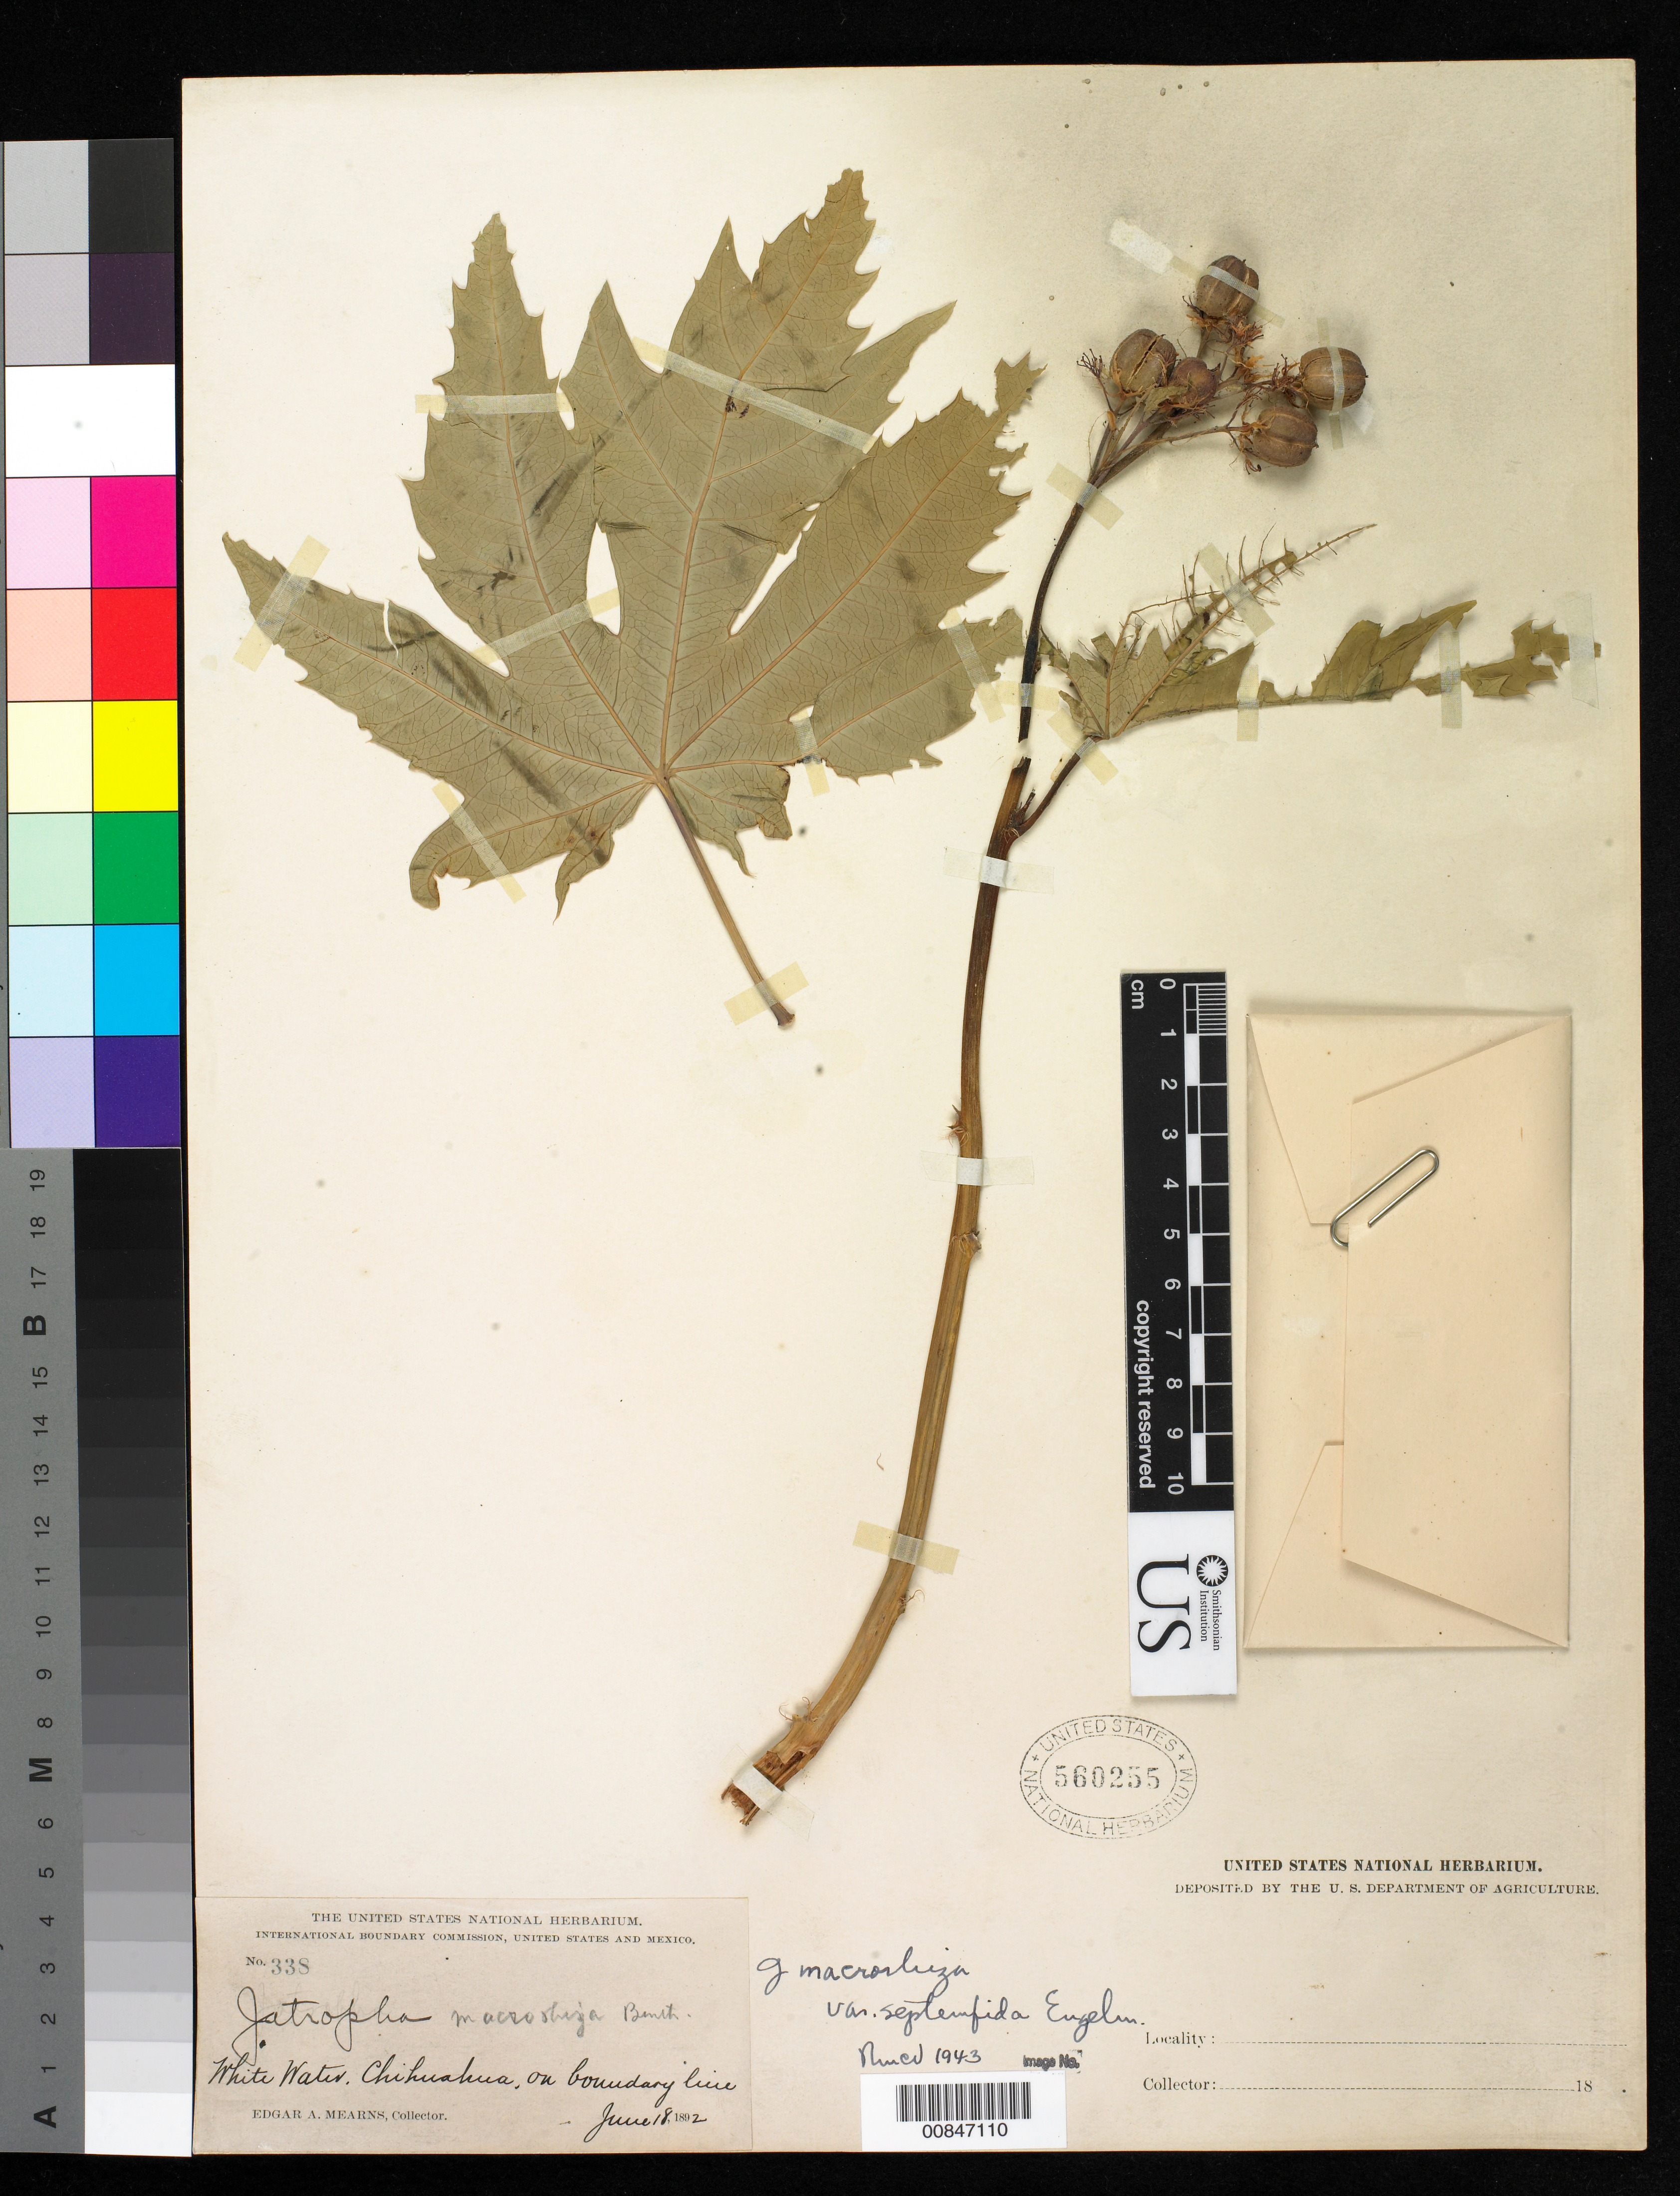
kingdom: Plantae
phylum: Tracheophyta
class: Magnoliopsida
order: Malpighiales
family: Euphorbiaceae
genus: Jatropha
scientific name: Jatropha macrorhiza var. septemfida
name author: Engelm.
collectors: E. A. Mearns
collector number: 338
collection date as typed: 18 Jun 1892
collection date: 1892-06-18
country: Mexico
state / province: Chihuahua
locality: White Water, Chihuahua, on Boundary Line.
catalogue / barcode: US 560255